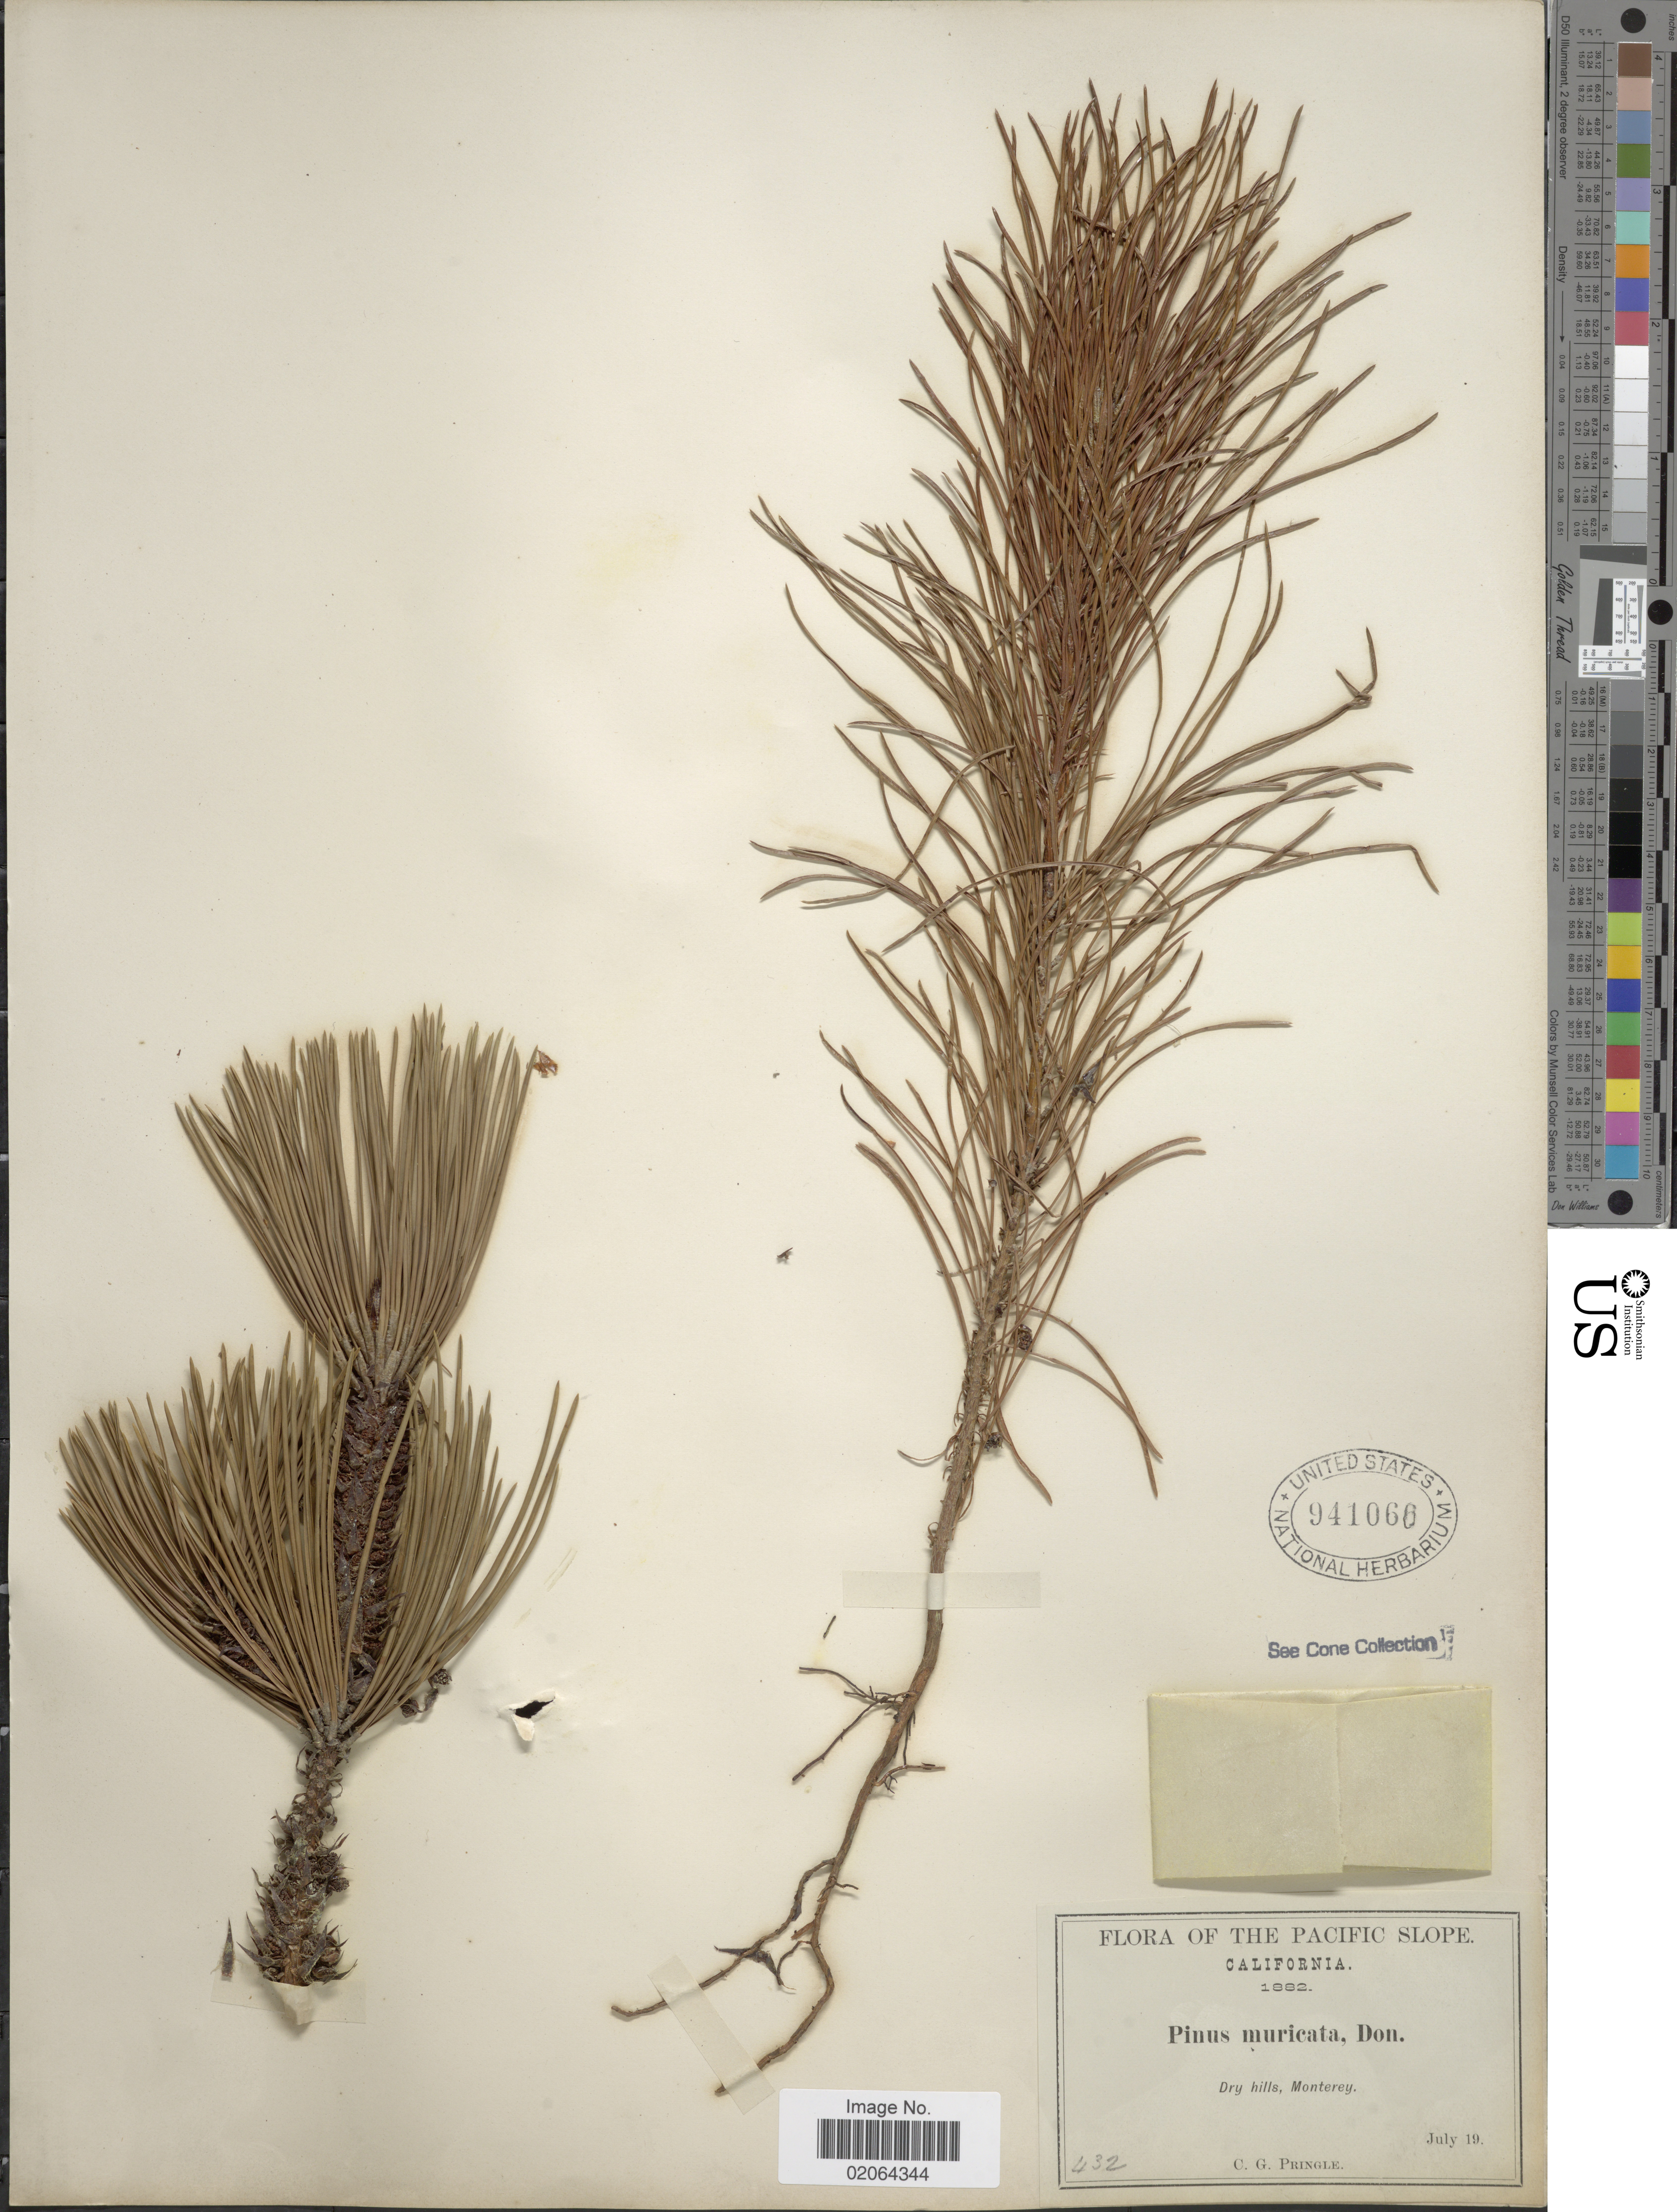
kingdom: Plantae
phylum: Tracheophyta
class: Pinopsida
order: Pinales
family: Pinaceae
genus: Pinus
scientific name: Pinus muricata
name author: D. Don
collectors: C. G. Pringle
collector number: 432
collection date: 1882-07-10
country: United States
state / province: California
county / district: Monterey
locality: Pacific Slope. Dry hills, Monterey.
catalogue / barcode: US 941066